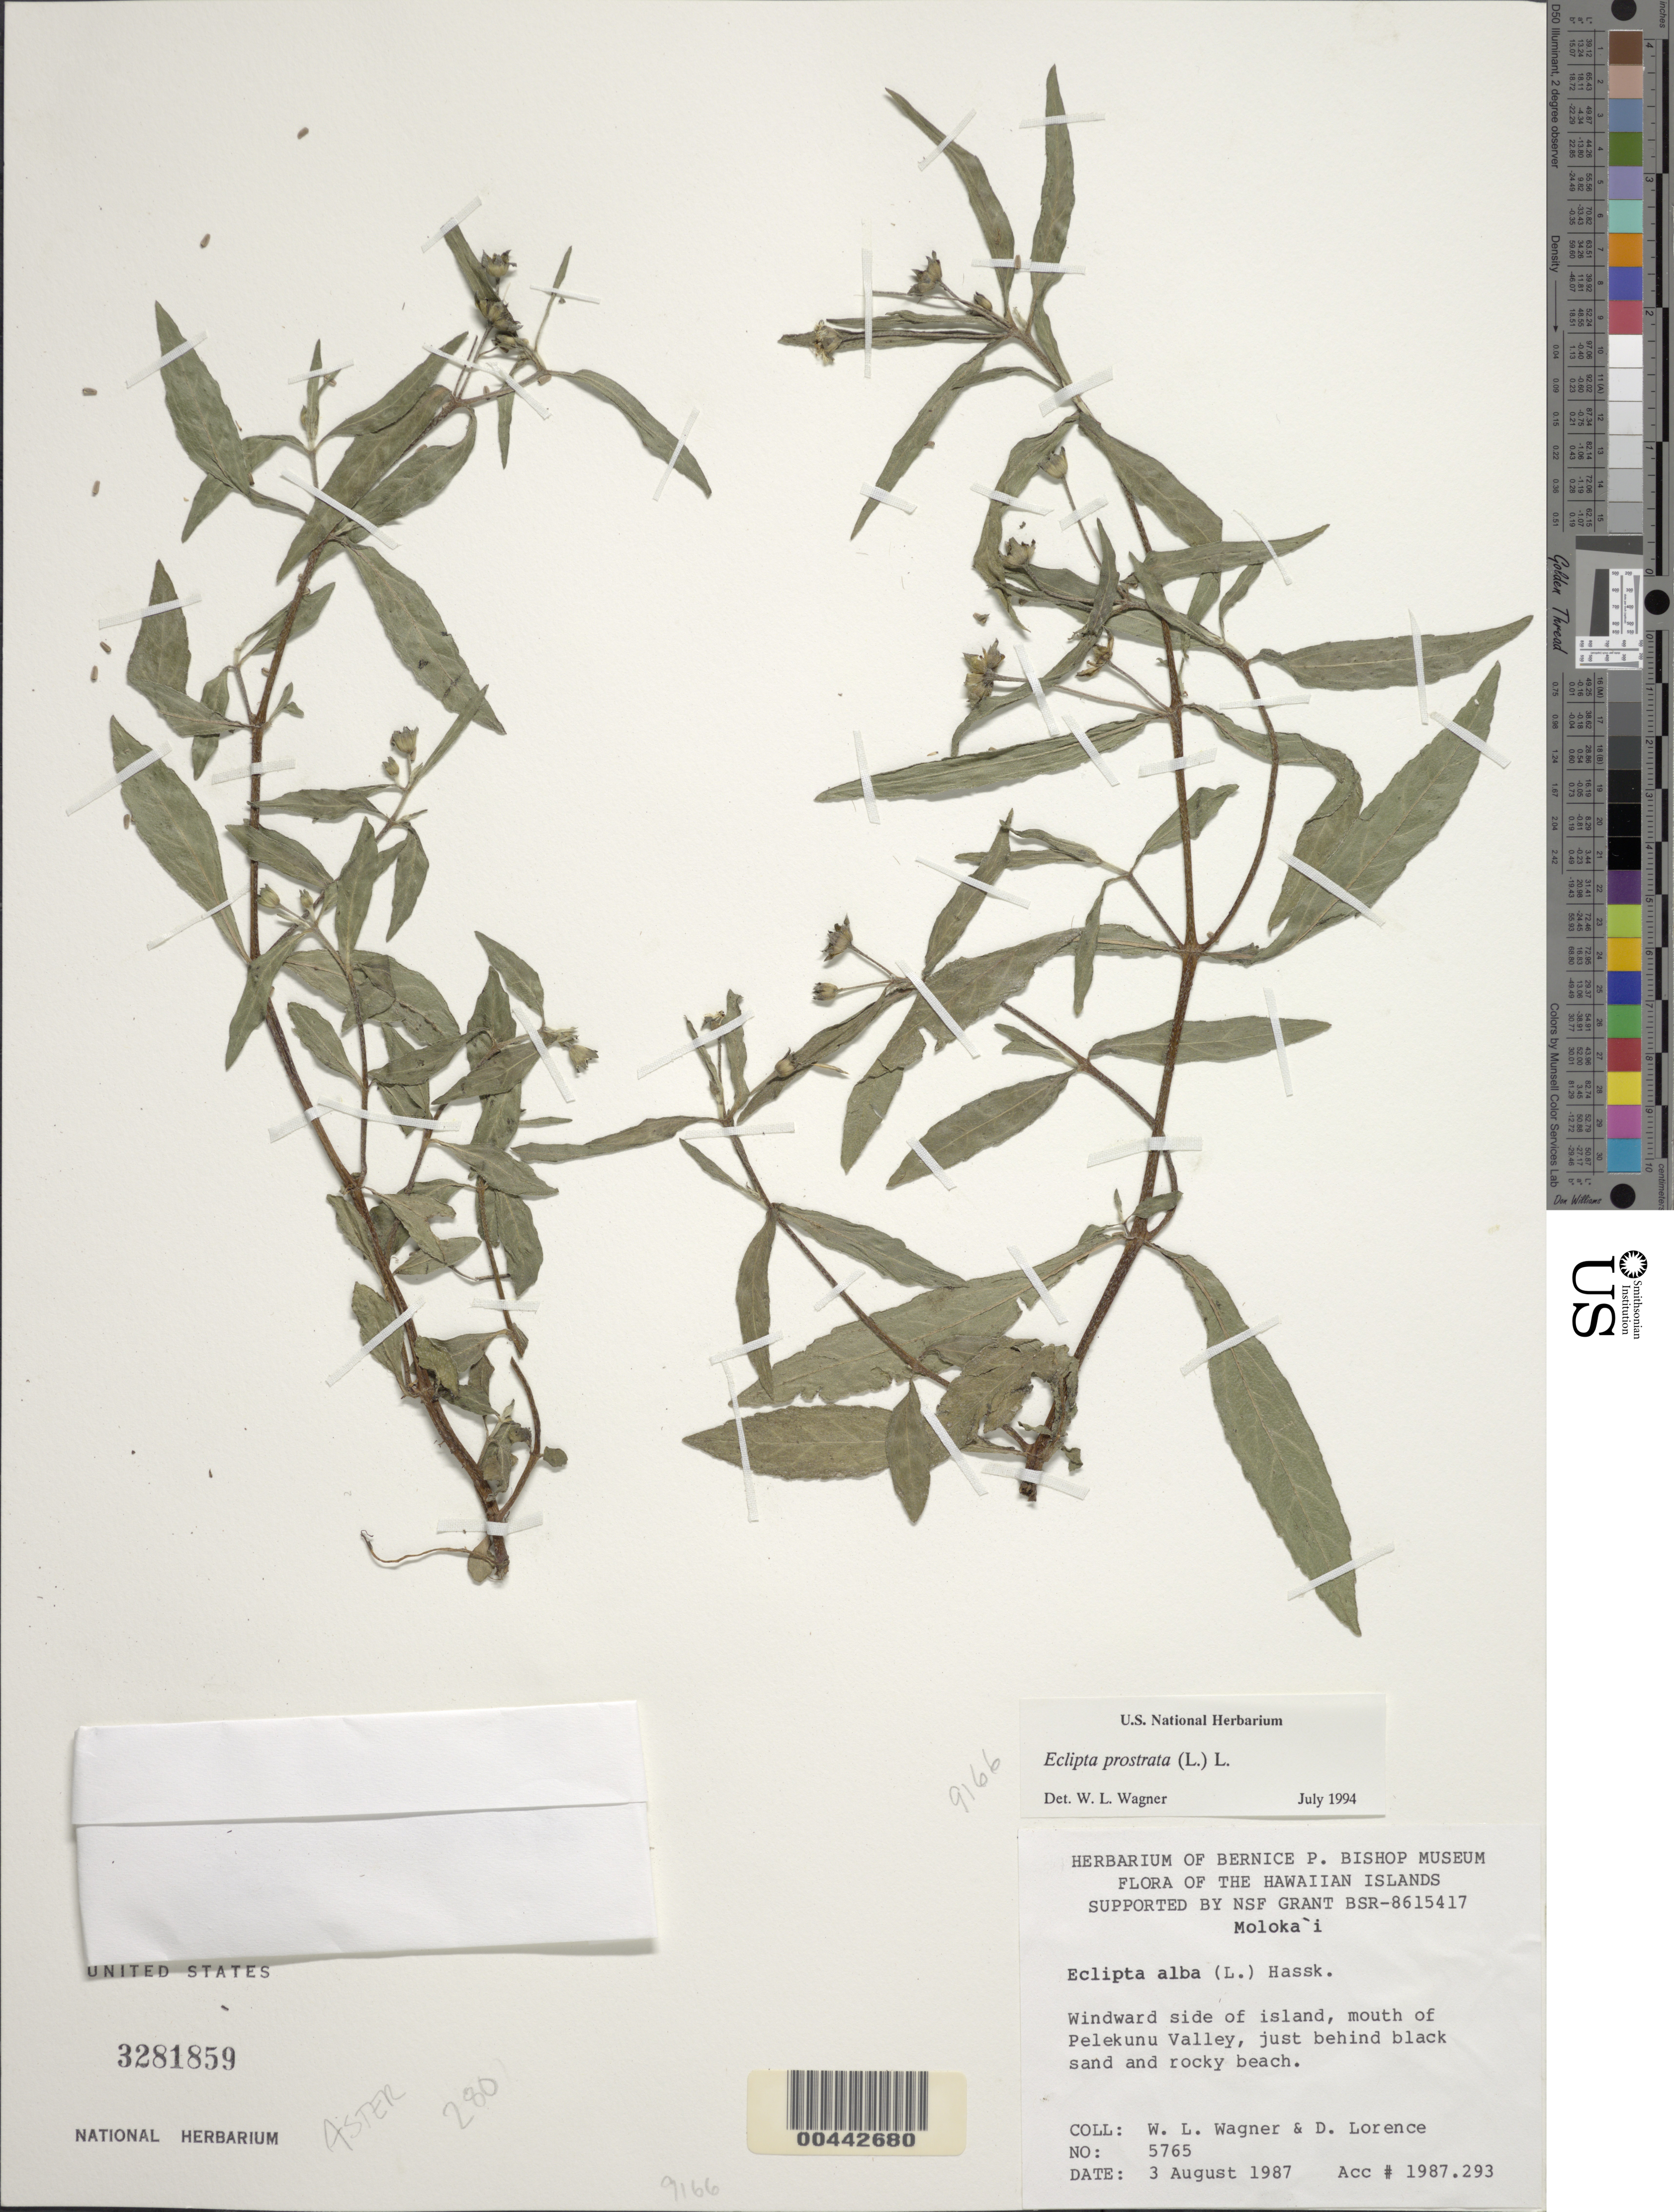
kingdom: Plantae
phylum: Tracheophyta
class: Magnoliopsida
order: Asterales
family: Asteraceae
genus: Eclipta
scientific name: Eclipta prostrata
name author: (L.) L.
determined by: Wagner, W. L., (BOT), Smithsonian Institution - National Museum of Natural History (UNITED STATES)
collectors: W. L. Wagner & D. Lorence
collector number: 5765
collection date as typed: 3 Aug 1987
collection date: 1987-08-03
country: United States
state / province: Hawaii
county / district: Maui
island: Moloka'i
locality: Windward side of island, mouth of Pelekunu Valley, just behind black sand and rocky beach.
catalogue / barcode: US 3281859